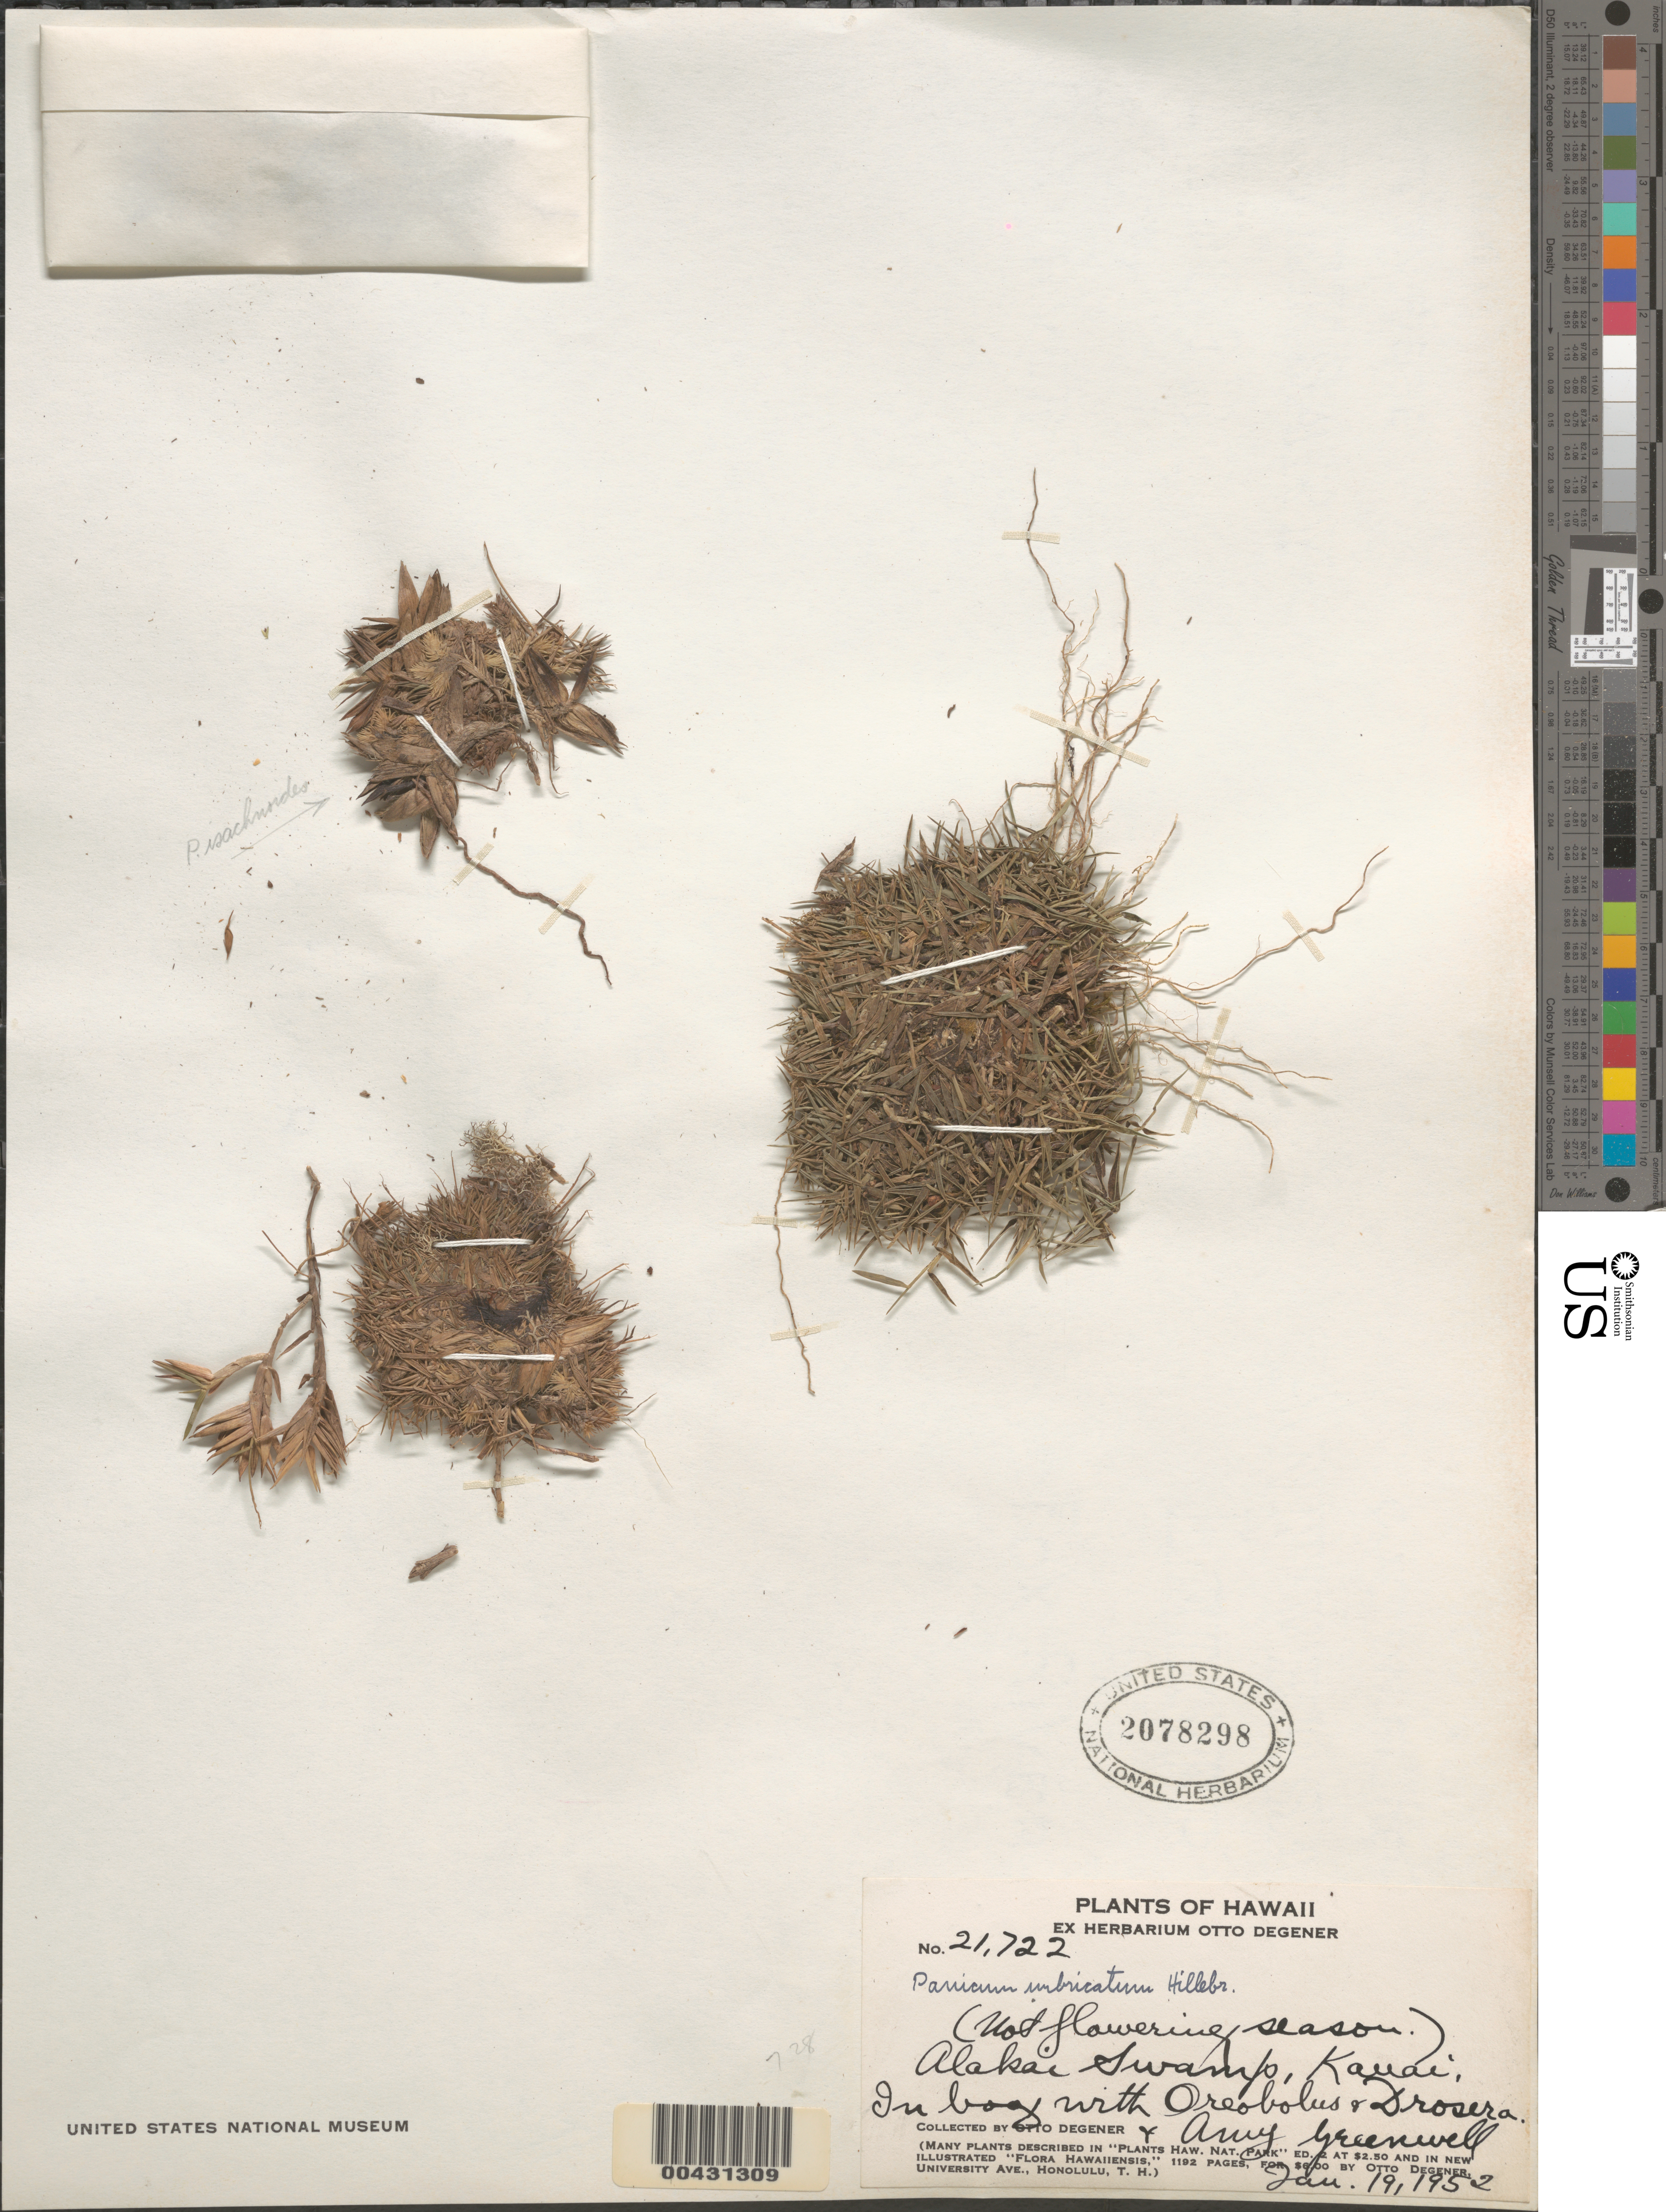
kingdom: Plantae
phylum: Tracheophyta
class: Liliopsida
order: Poales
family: Poaceae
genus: Dichanthelium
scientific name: Dichanthelium cynodon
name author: (Reichardt) C.A. Clark & Gould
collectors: O. Degener & A. B. Greenwell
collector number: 21722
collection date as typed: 19 Jan 1952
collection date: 1952-01-19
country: United States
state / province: Hawaii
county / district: Kauai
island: Kaua'i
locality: Alakai Swamp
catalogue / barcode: US 2078298